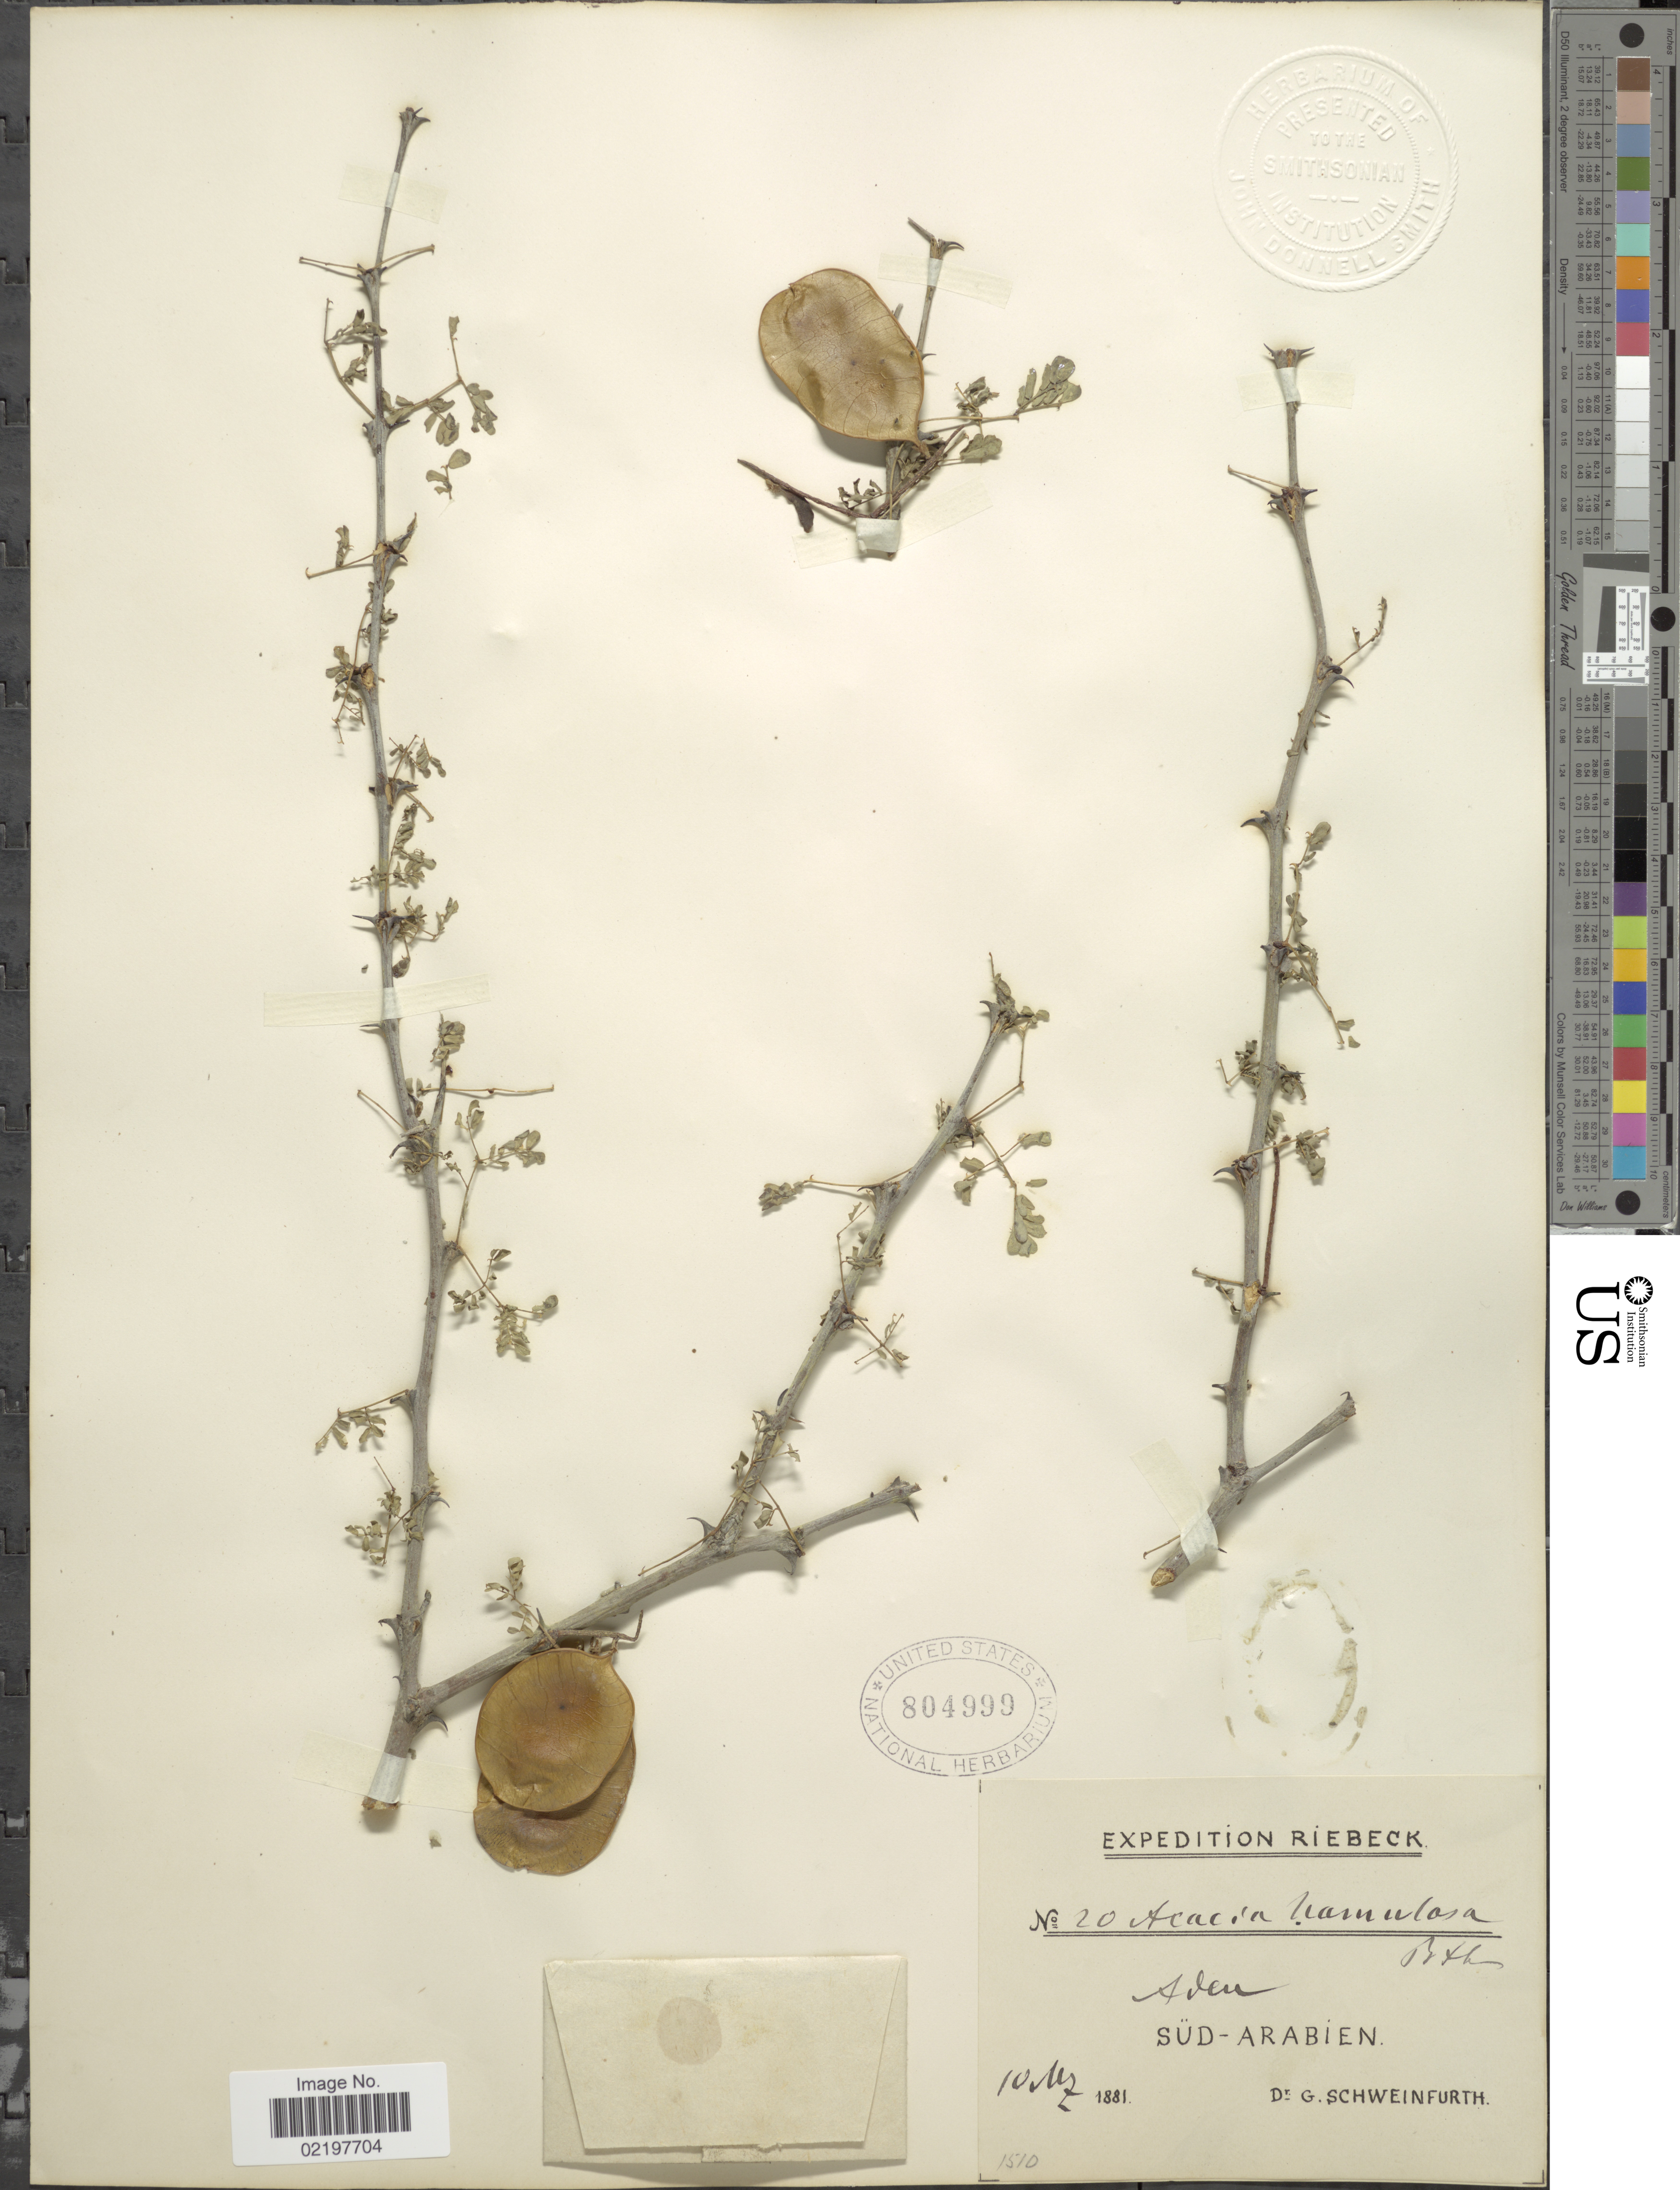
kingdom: Plantae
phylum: Tracheophyta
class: Magnoliopsida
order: Fabales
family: Fabaceae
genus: Senegalia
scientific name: Senegalia hamulosa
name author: (Benth.) Boatwr.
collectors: Schweinfurth, --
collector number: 20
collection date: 1881-03-10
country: Yemen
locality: Riebeck, Aden, Sud-Arabien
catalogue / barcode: US 804999